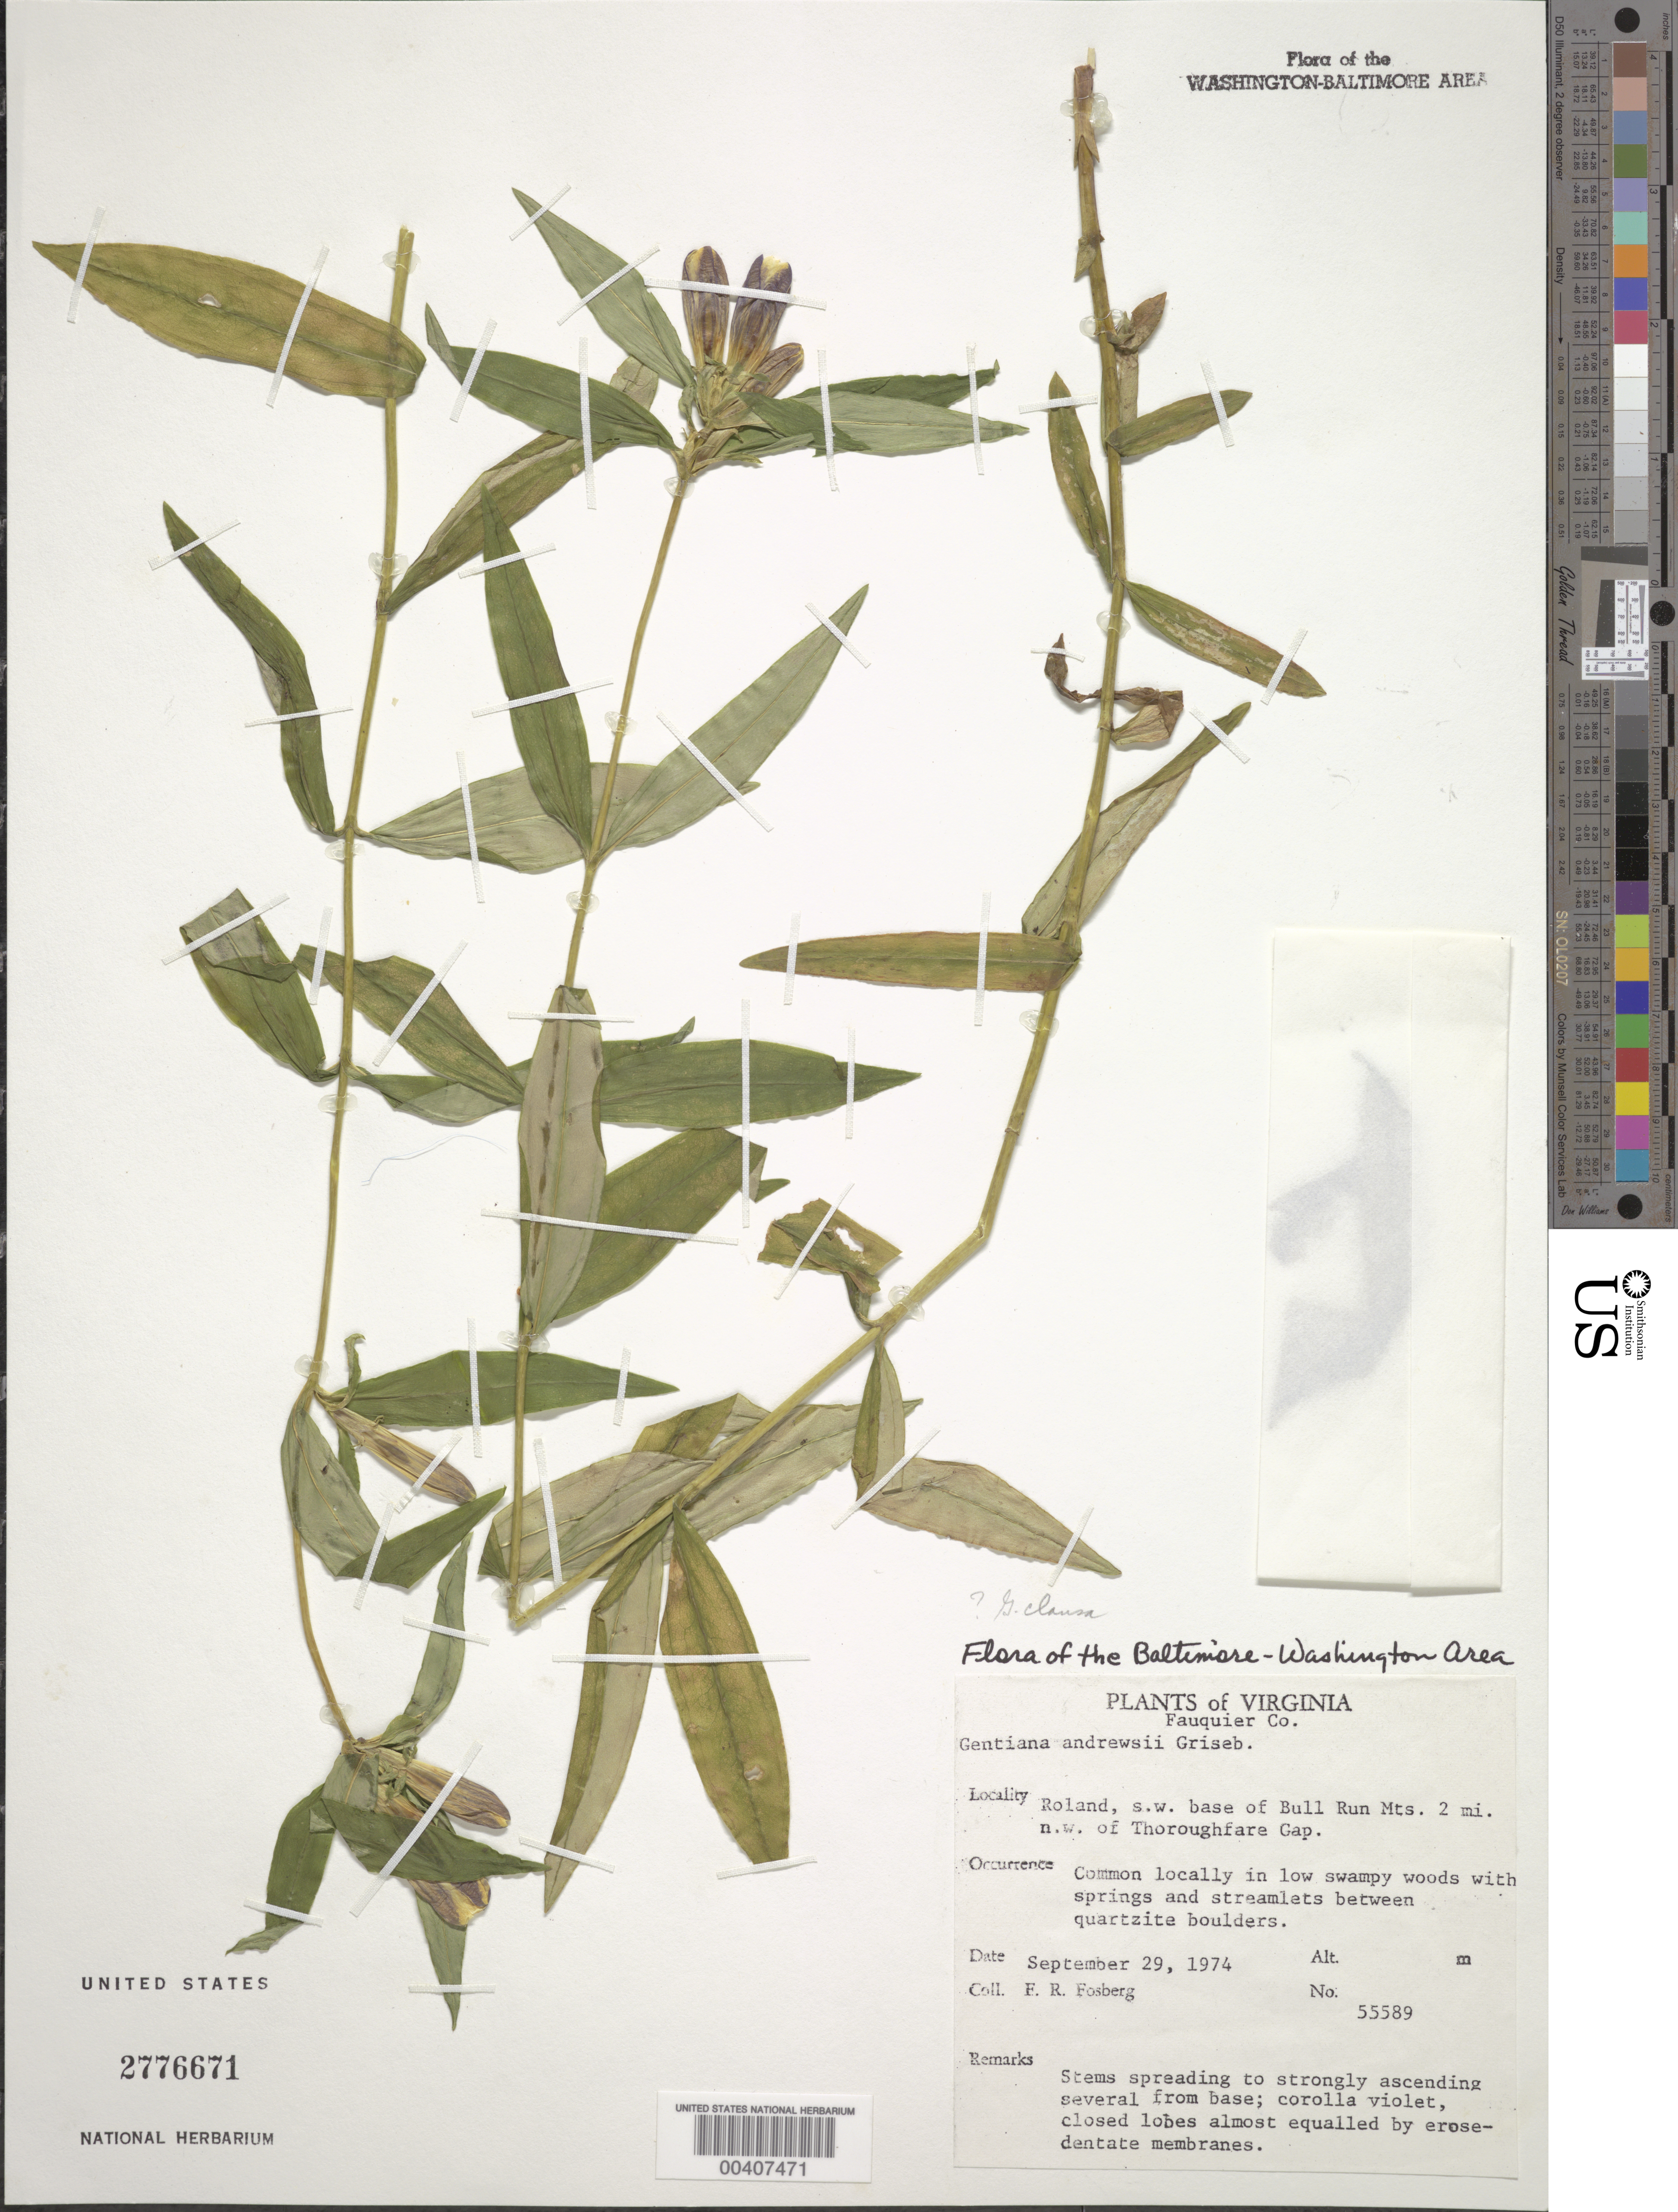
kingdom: Plantae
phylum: Tracheophyta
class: Magnoliopsida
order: Gentianales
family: Gentianaceae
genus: Gentiana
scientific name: Gentiana andrewsii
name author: Griseb.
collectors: F. R. Fosberg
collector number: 55589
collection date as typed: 29 Sep 1974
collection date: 1974-09-29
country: United States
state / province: Virginia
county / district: Fauquier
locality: Roland, SW base of Bull Run Mts. 2 mi. NW of Thoroughfare Gap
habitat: Low swampy woods w/ springs & streamlets btw. quartzite boulders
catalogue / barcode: US 2776671